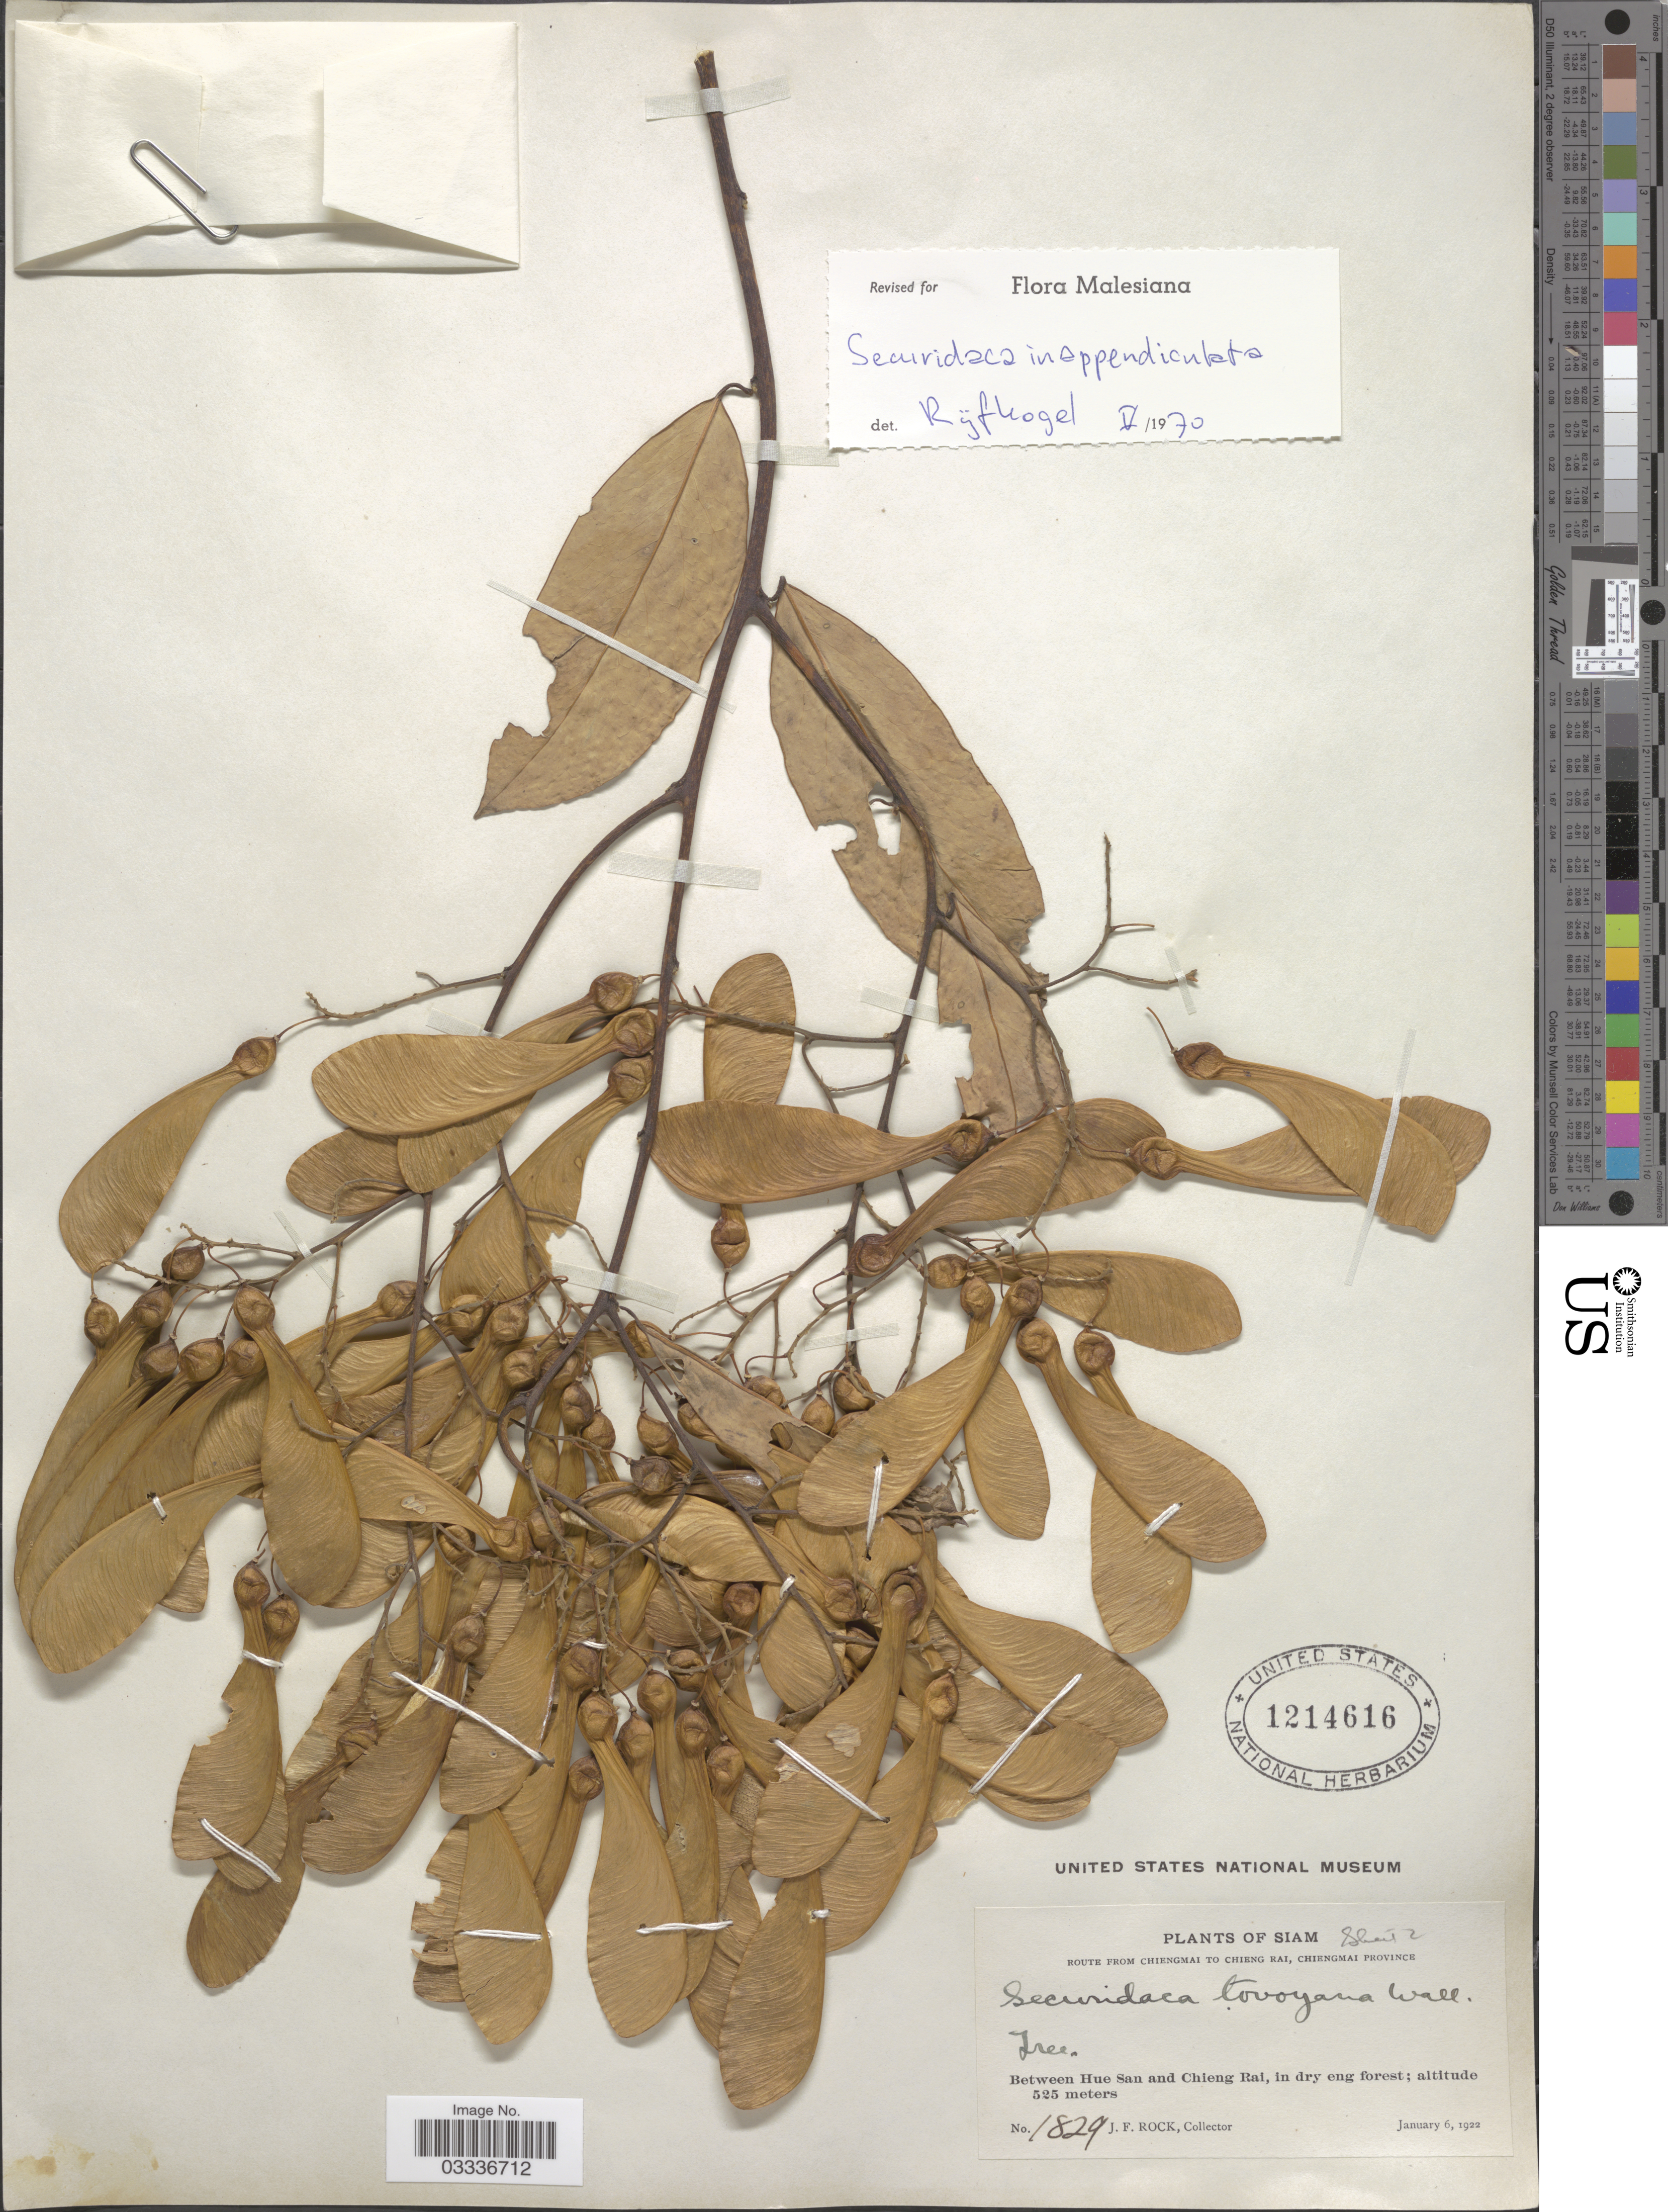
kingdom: Plantae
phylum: Tracheophyta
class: Magnoliopsida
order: Fabales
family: Polygalaceae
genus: Securidaca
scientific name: Securidaca inappendiculata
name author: Hassk.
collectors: J. Rock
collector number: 1829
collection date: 1922-01-06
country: Thailand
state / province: Chiang Mai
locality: Siam. Route from Chiengmai to Chieng Rai, Chiengmai Province. Between Hue San and Chieng Rai.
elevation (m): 525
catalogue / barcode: US 1214616